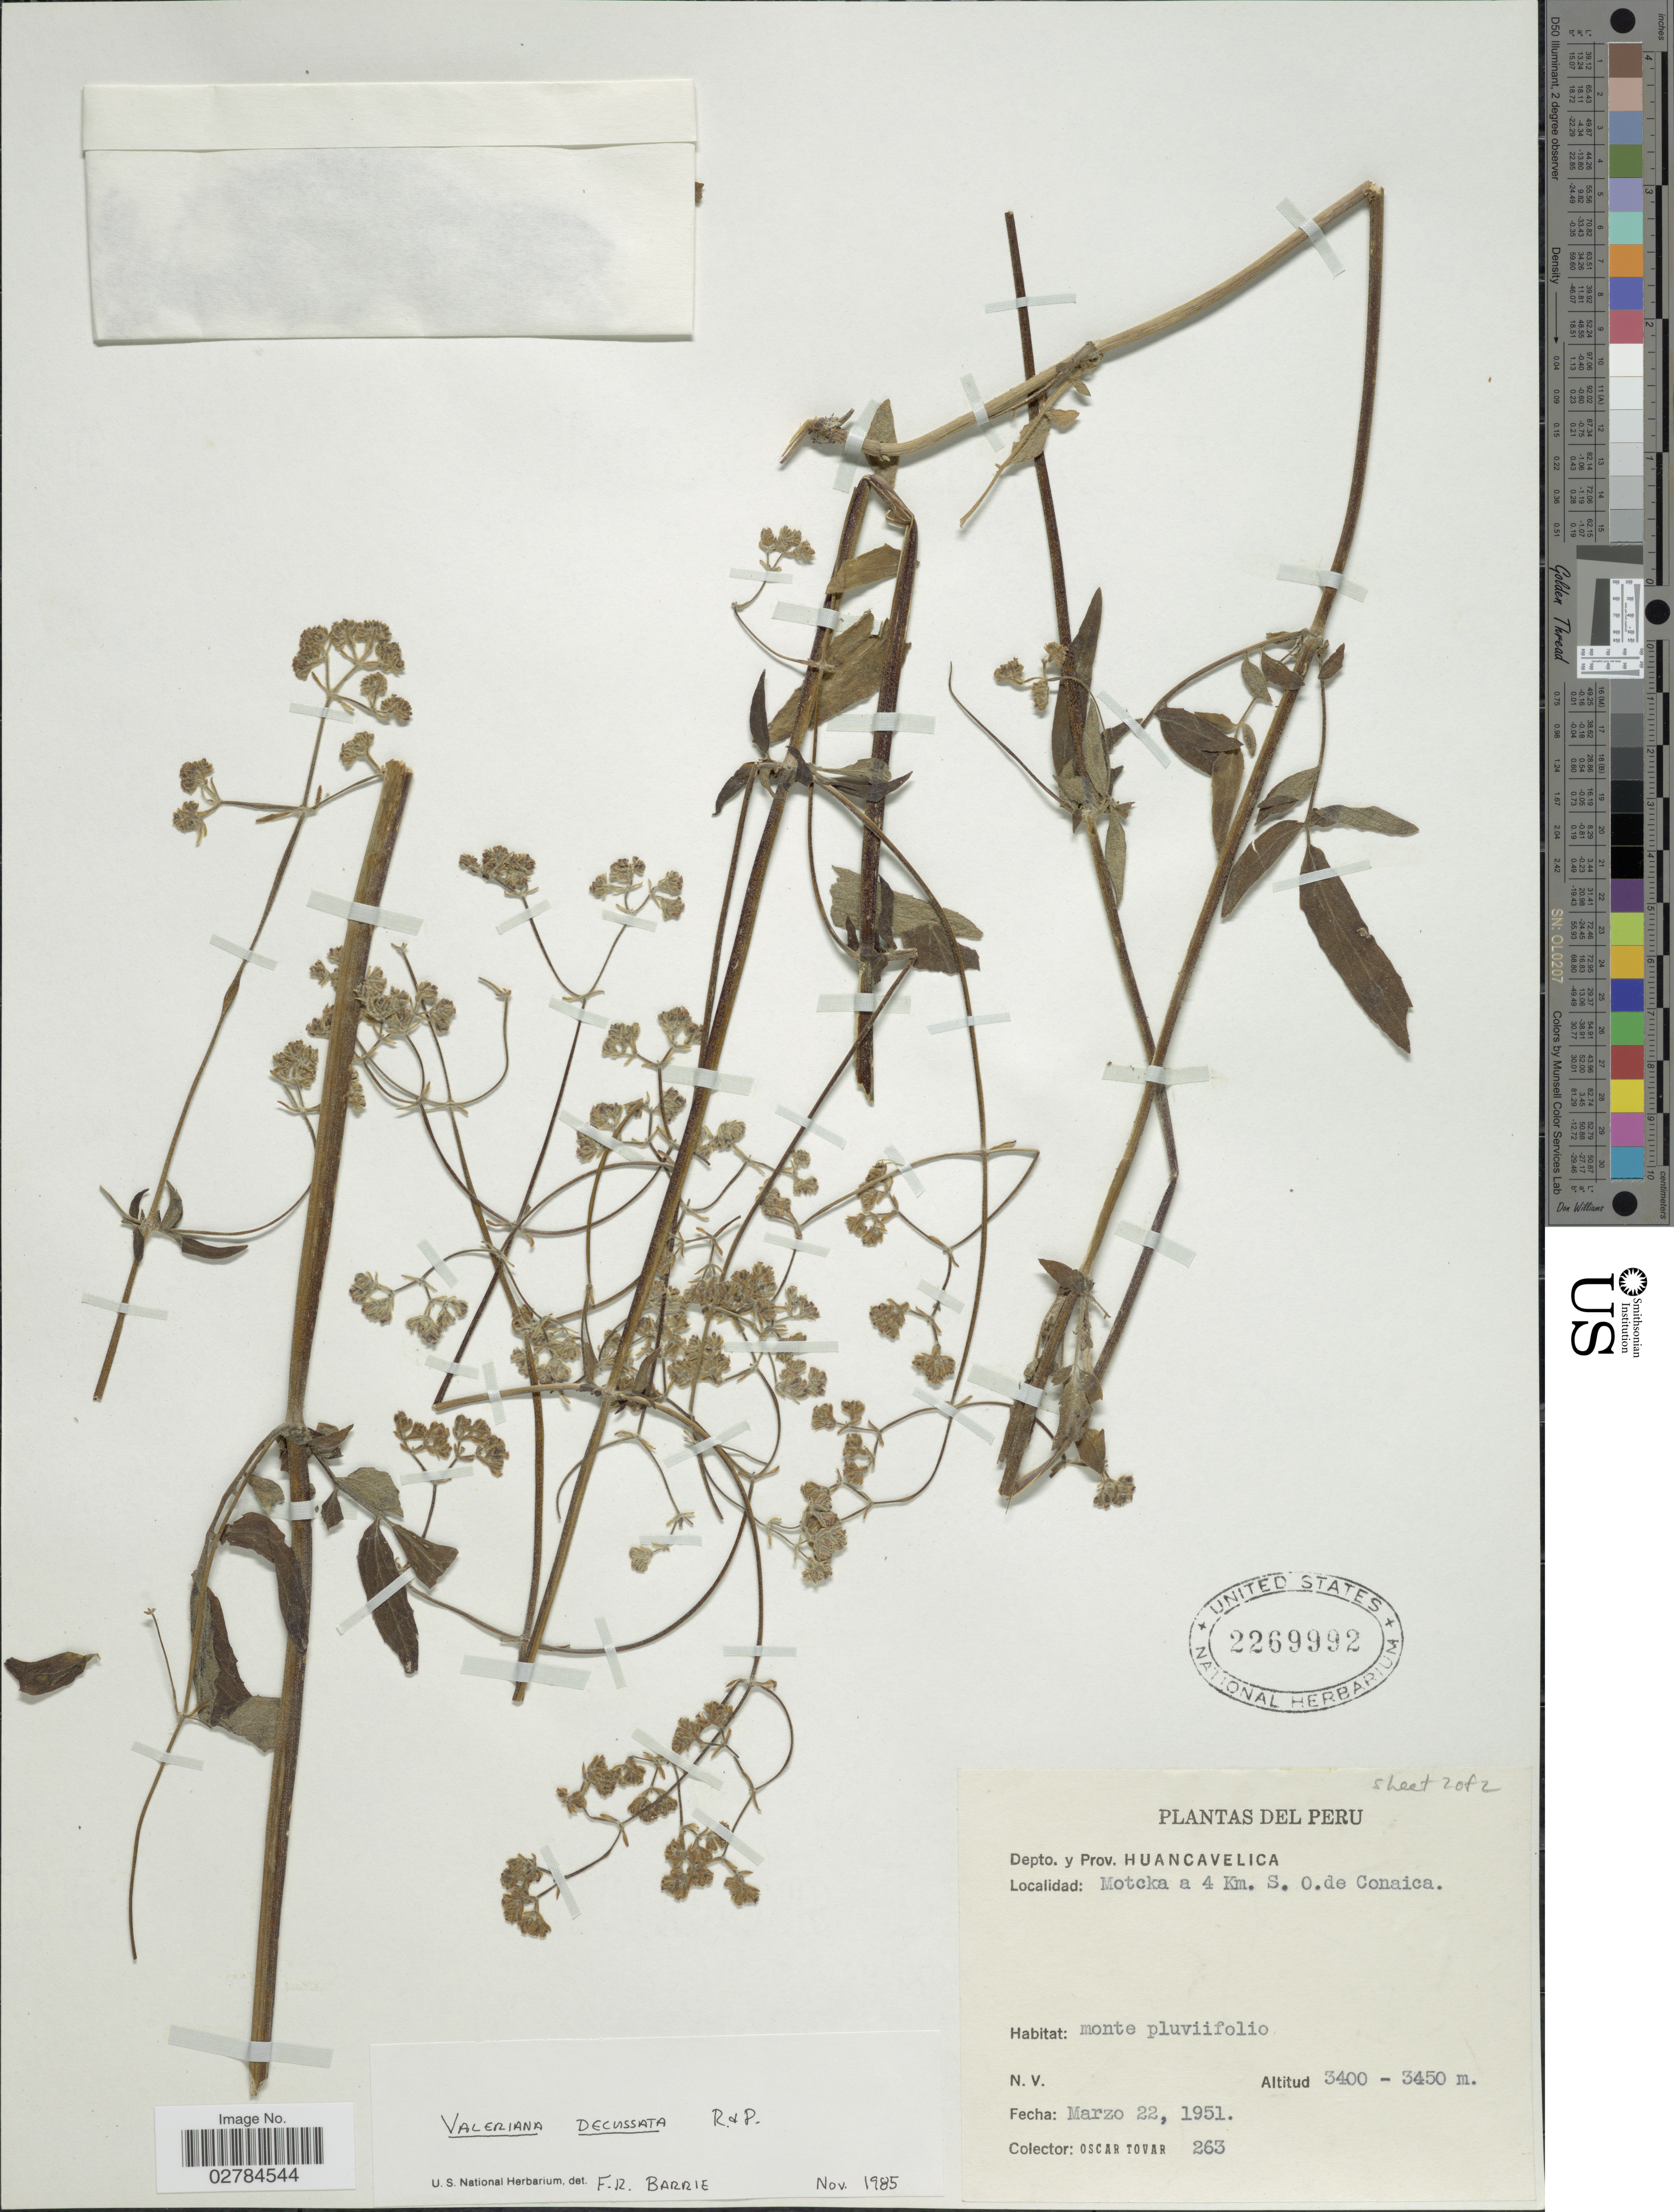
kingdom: Plantae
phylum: Tracheophyta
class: Magnoliopsida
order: Dipsacales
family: Caprifoliaceae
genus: Valeriana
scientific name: Valeriana decussata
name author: Ruiz & Pav.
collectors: Ó. Tovar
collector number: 263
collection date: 1951-03-22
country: Peru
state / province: Huancavelica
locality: Depto. y Prov. Huancavelica. Motcka a 4 Km. S. O. de Conaica.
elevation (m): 3400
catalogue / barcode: US 2269992